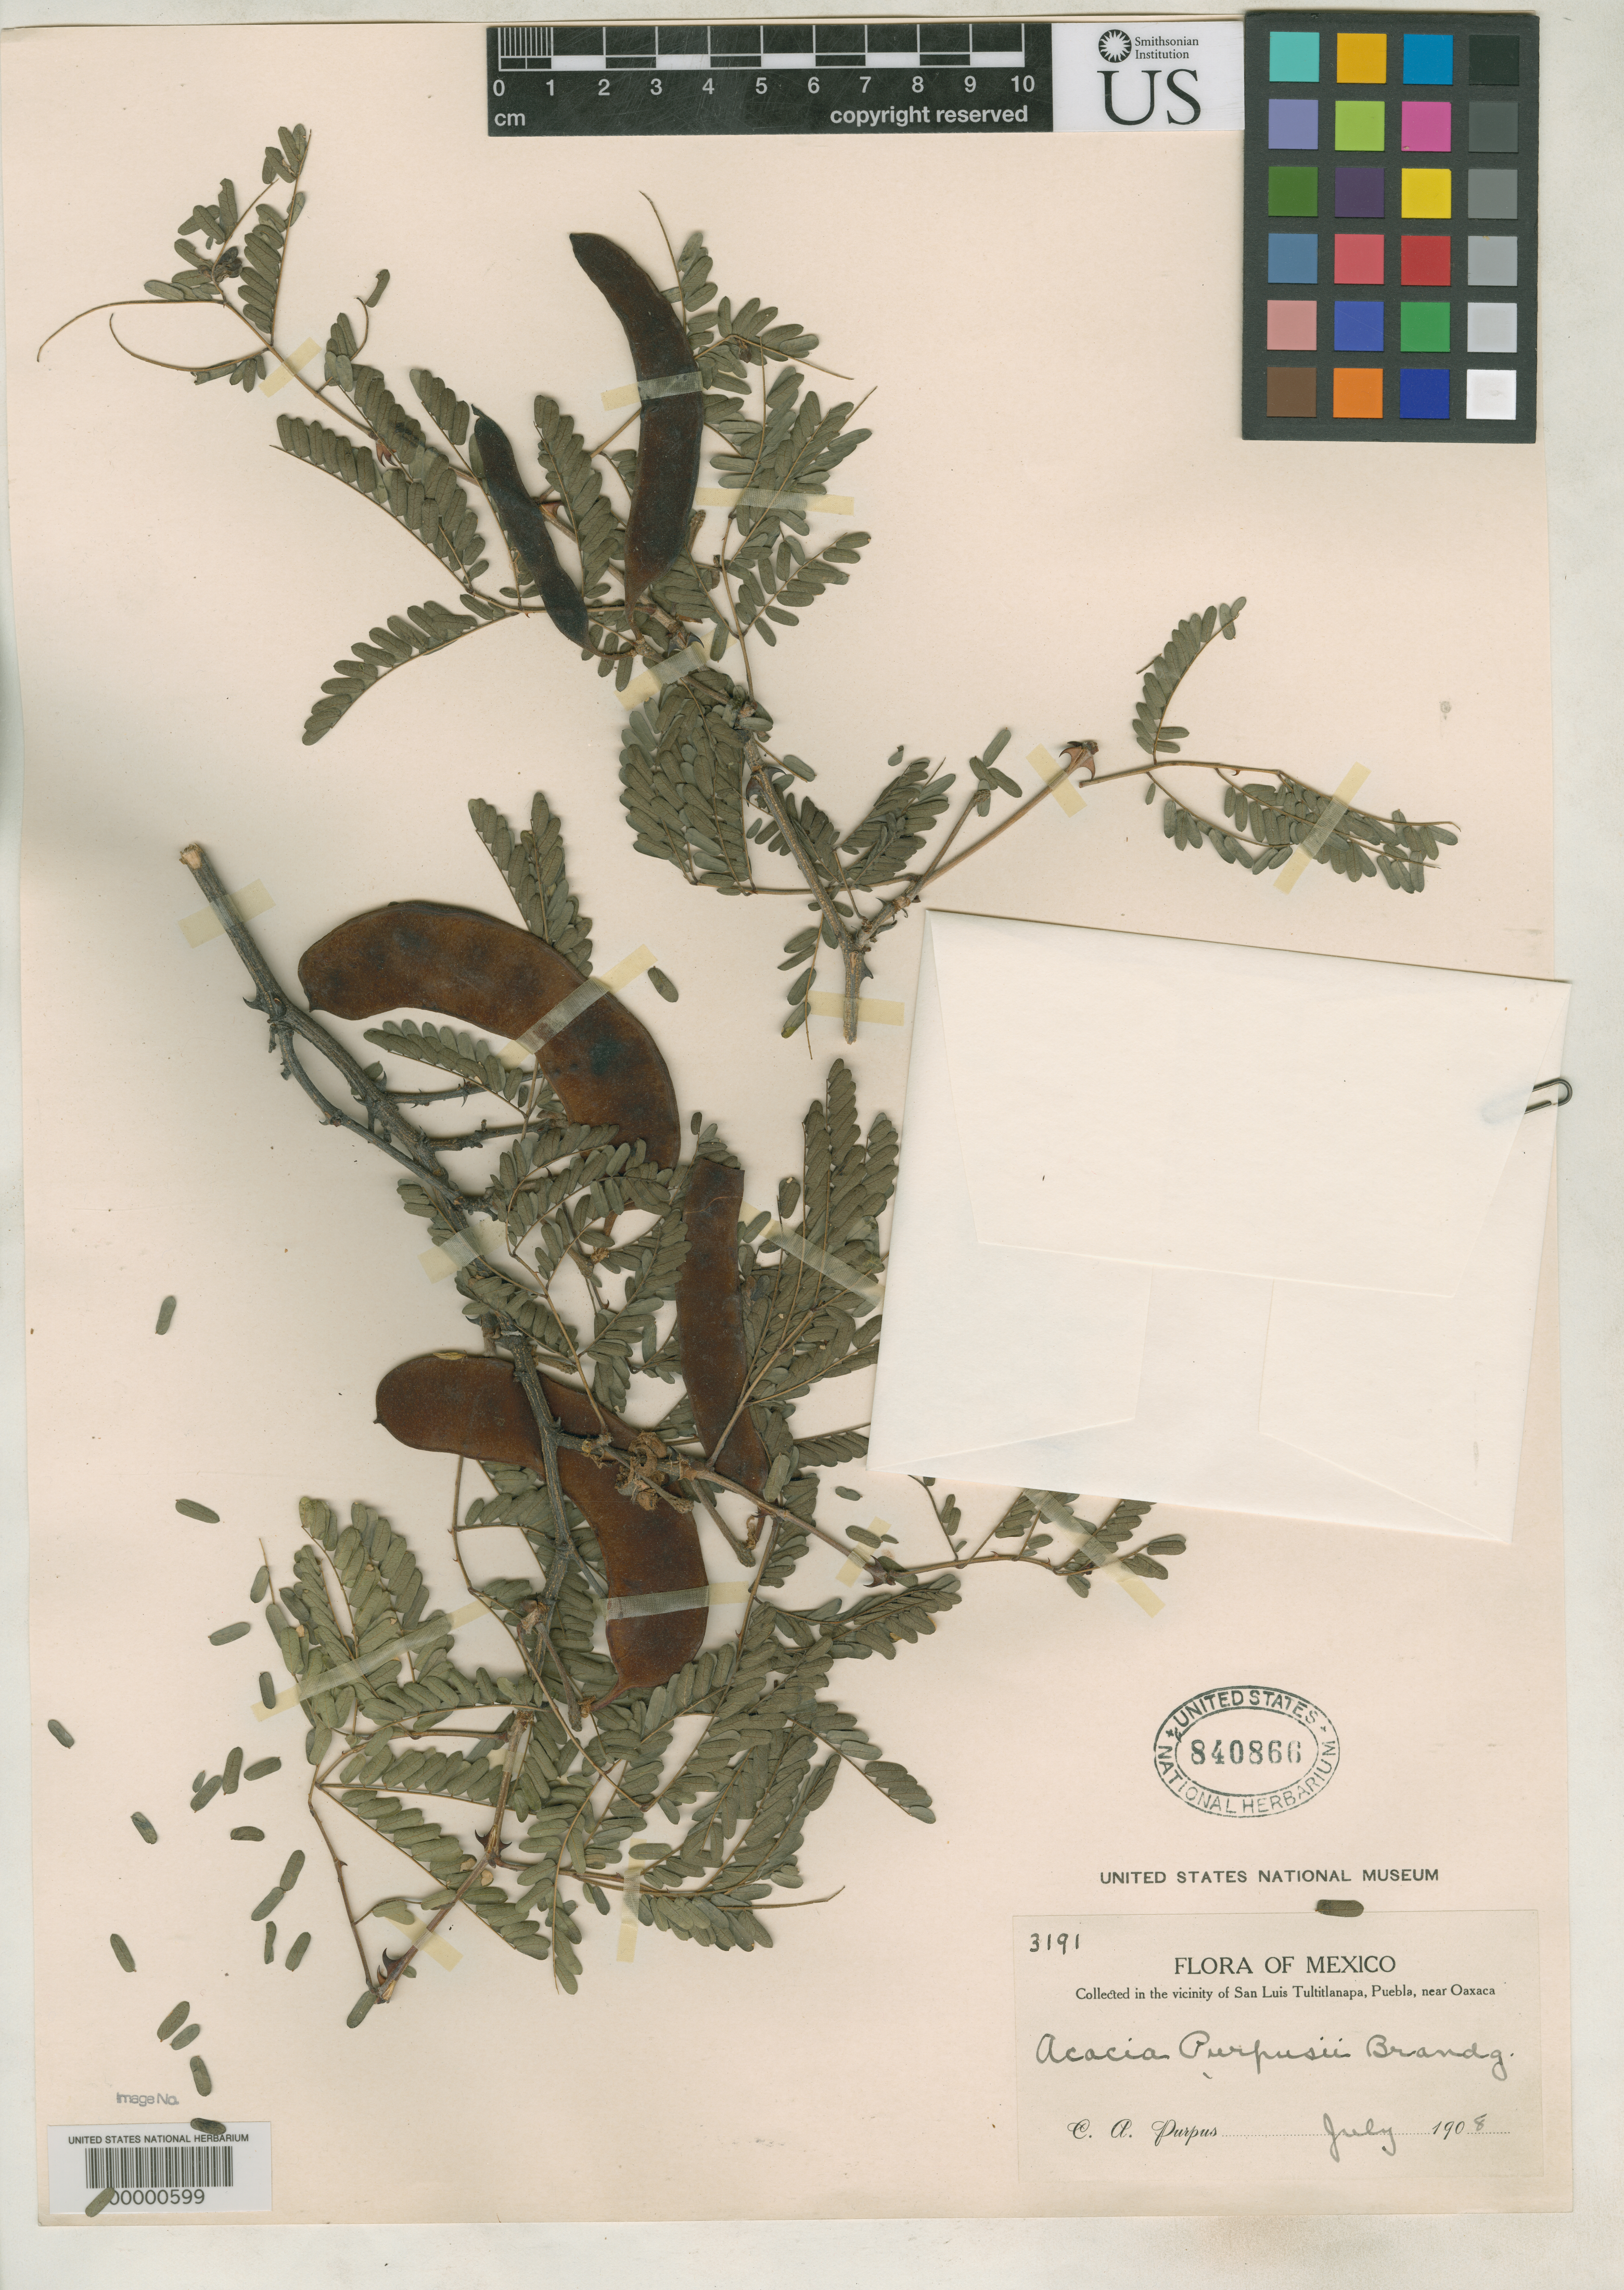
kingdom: Plantae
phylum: Tracheophyta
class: Magnoliopsida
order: Fabales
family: Fabaceae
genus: Acacia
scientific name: Acacia purpusii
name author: Brandegee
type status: Isotype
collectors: C. A. Purpus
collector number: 3191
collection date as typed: Jul 1908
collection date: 1908-07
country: Mexico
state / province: Puebla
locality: San Luis Tultitlanapa.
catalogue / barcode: US 840866